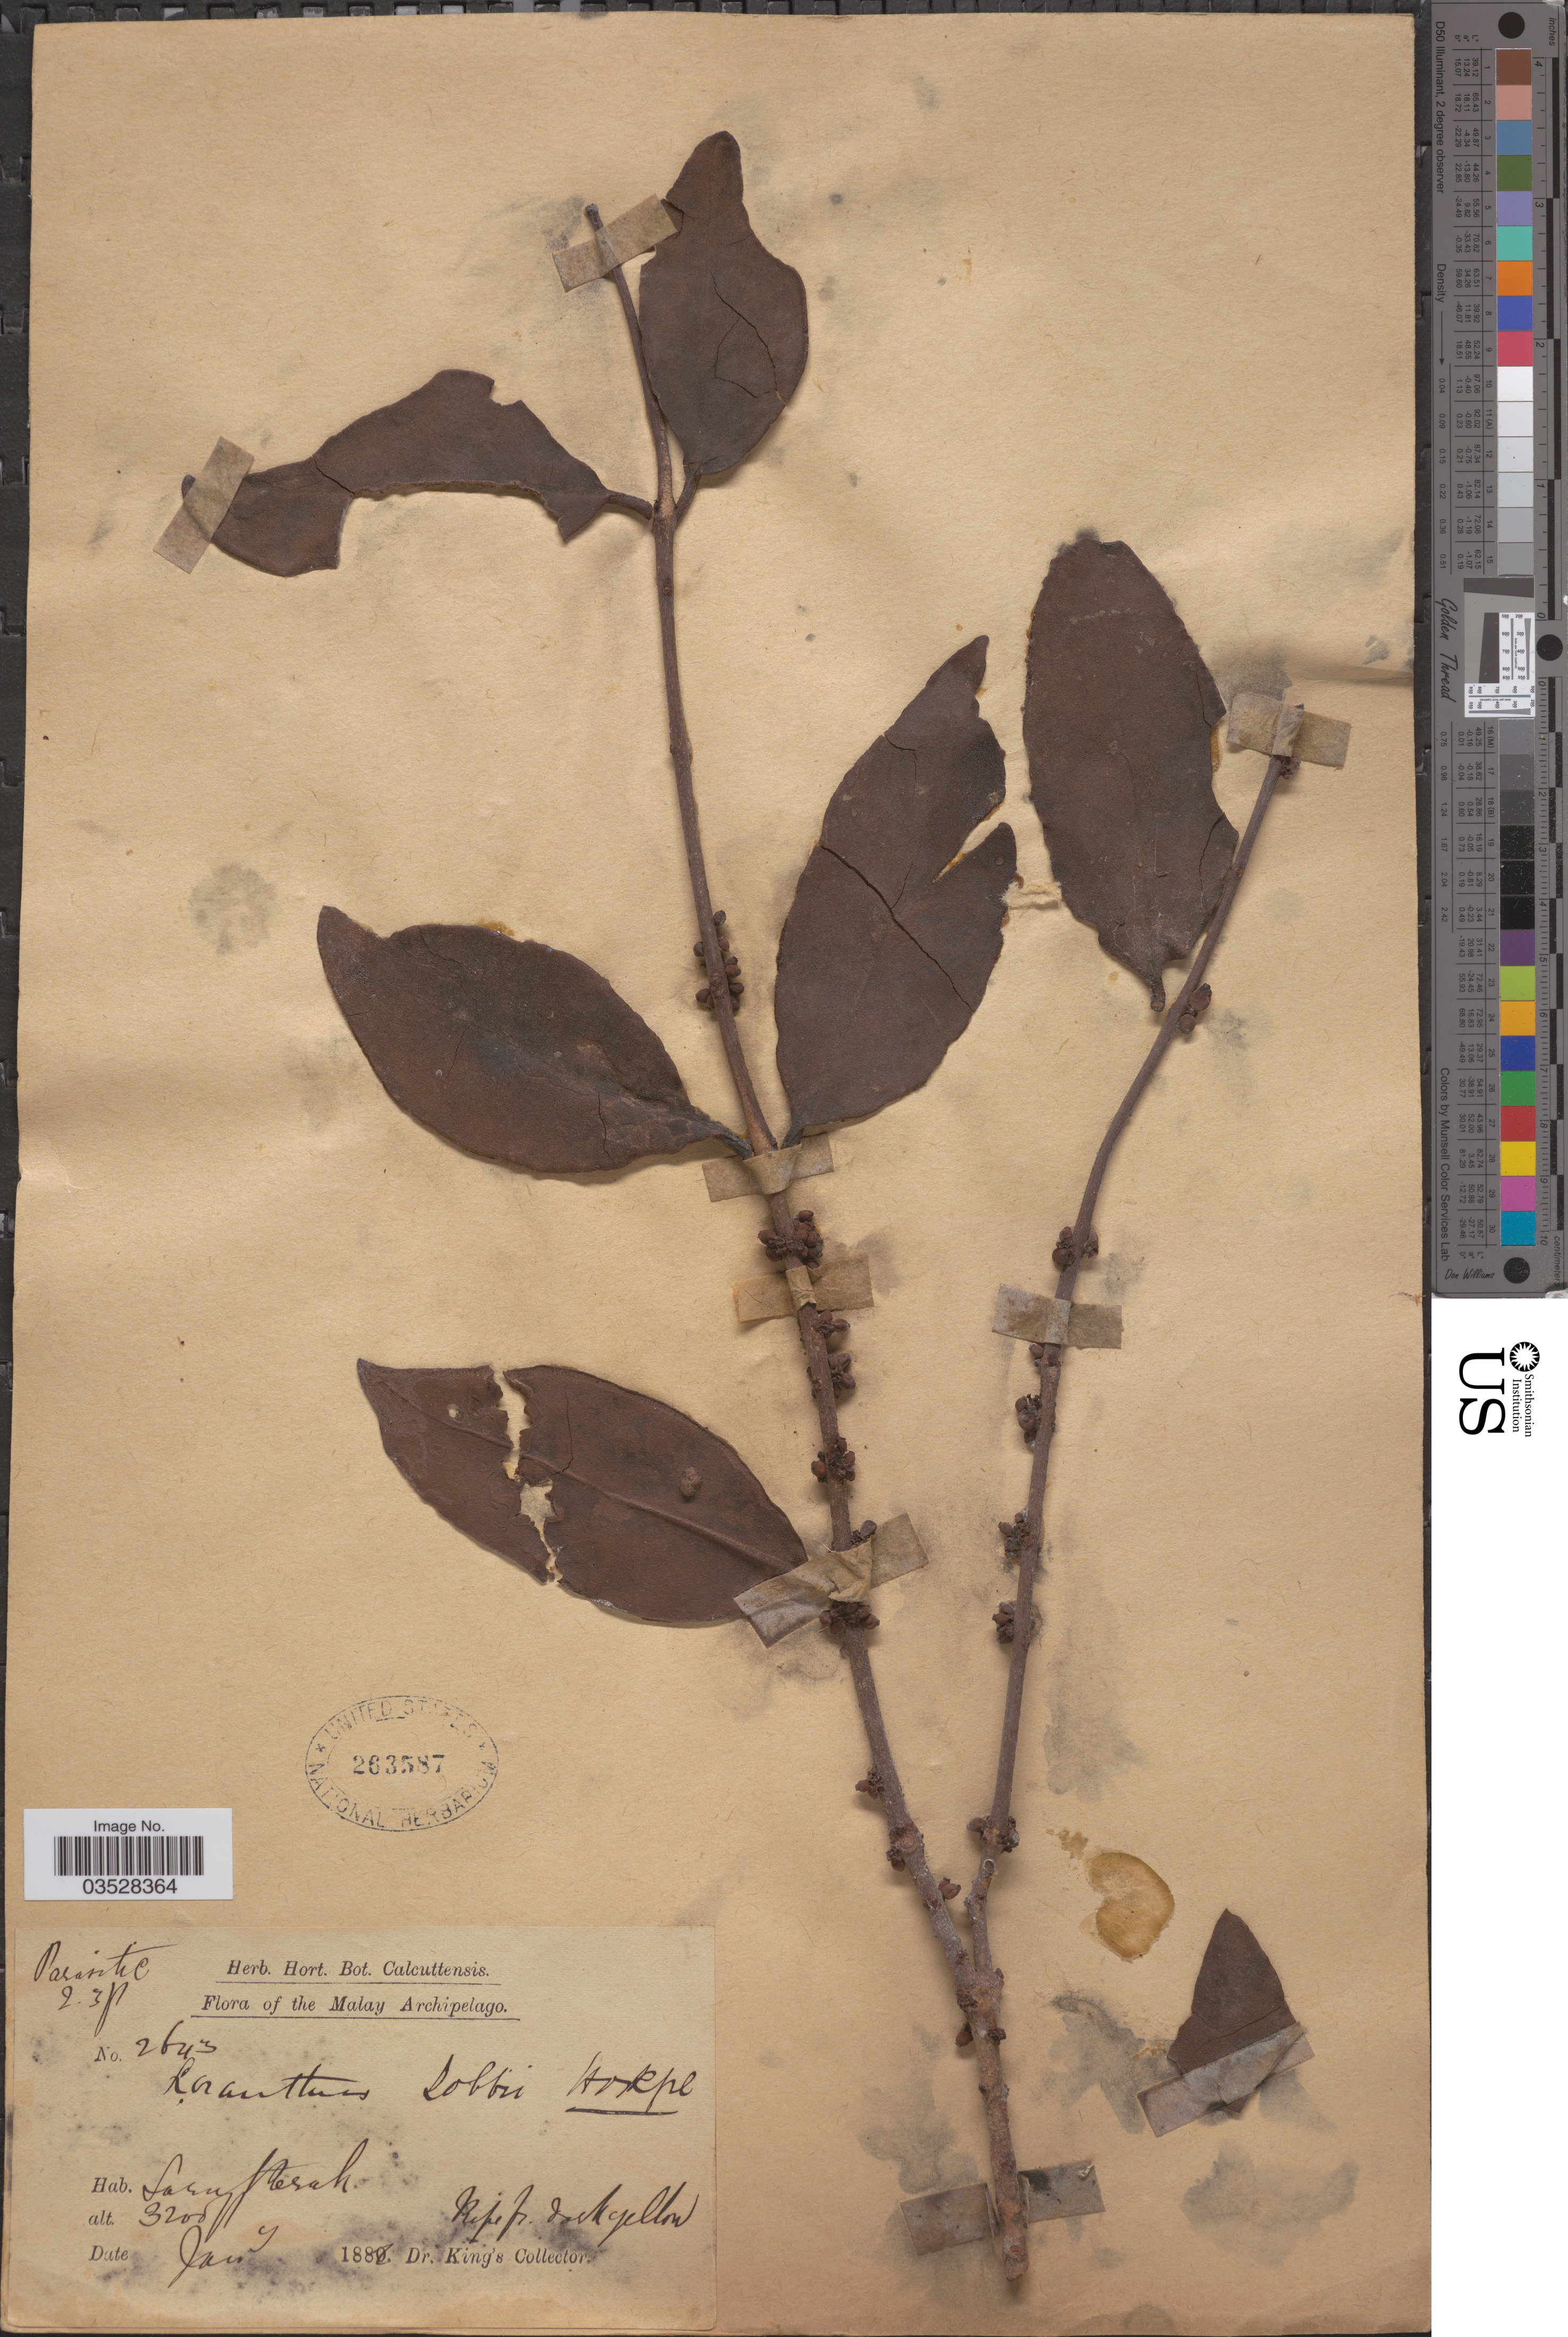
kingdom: Plantae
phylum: Tracheophyta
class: Magnoliopsida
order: Santalales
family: Loranthaceae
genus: Barathranthus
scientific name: Barathranthus axanthus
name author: (Korth.) Miq.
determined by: Strong, Mark T., (BOT), Smithsonian Institution - National Museum of Natural History (UNITED STATES)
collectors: Dr. King's collector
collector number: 2643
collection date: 1881-01-01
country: Malaysia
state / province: Perak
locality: Malay Archipelago. Larut.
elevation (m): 975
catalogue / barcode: US 263587